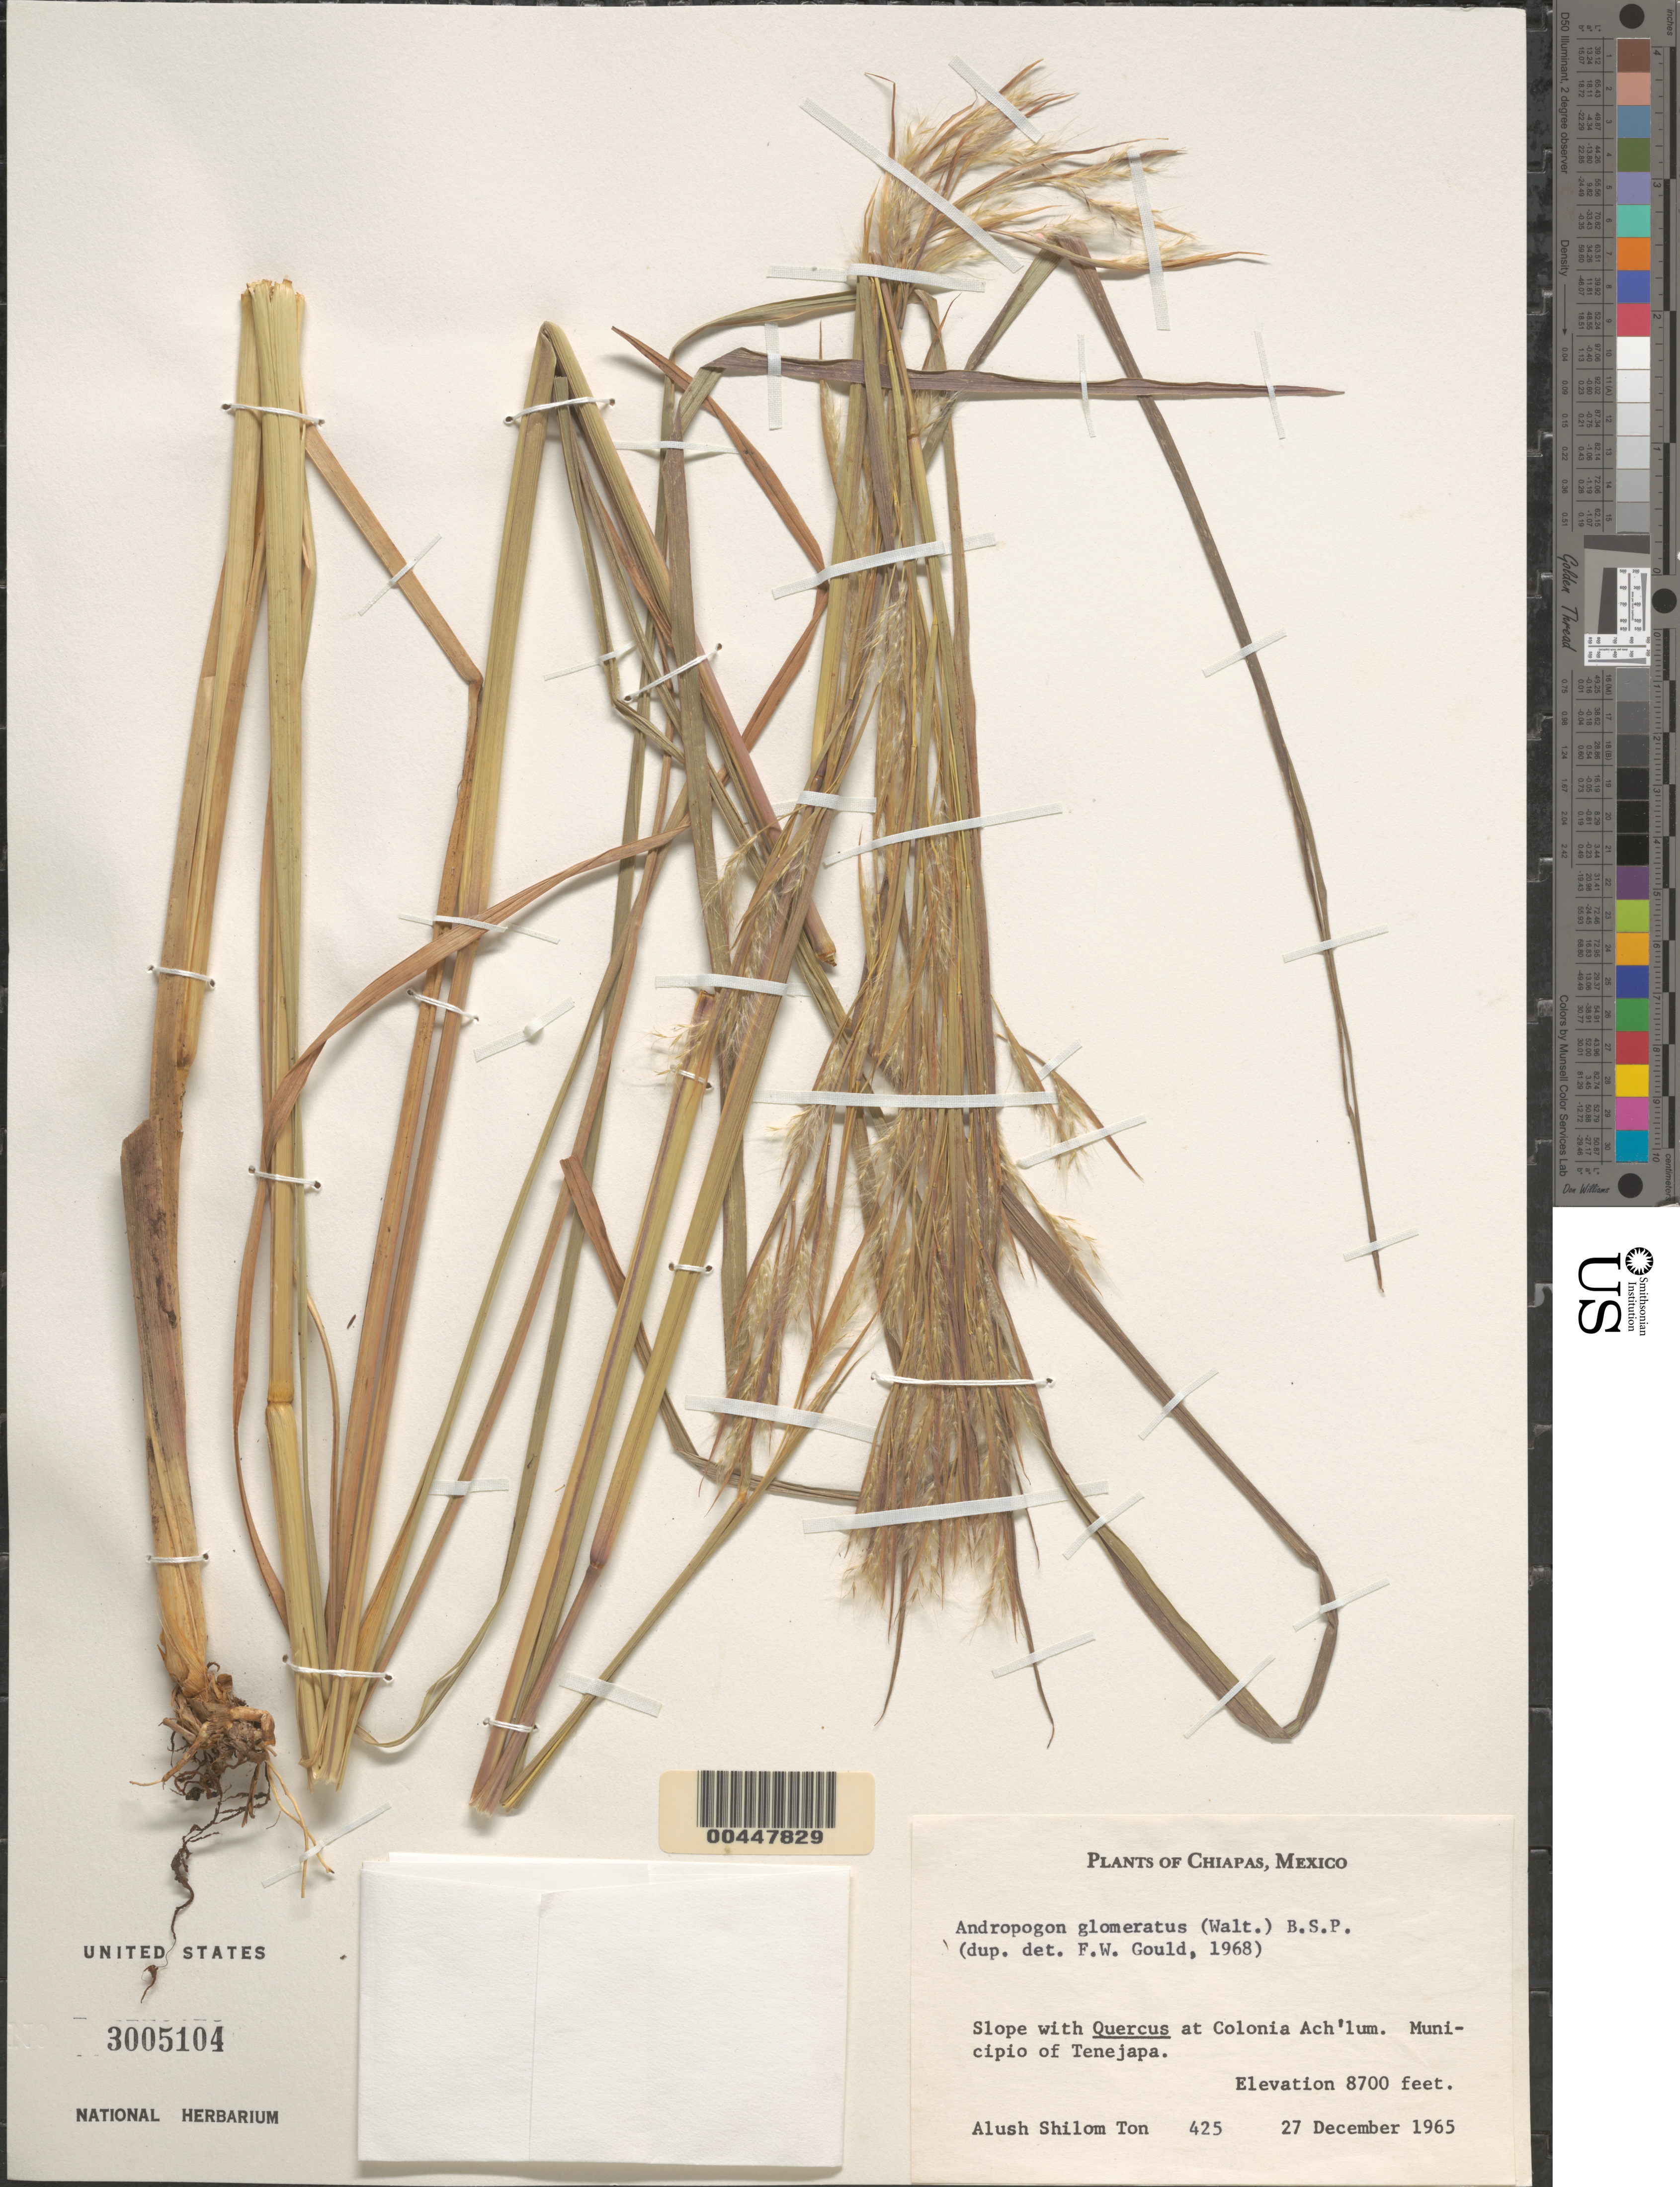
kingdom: Plantae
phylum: Tracheophyta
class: Liliopsida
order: Poales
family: Poaceae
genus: Andropogon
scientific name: Andropogon glomeratus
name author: (Walter) Britton, Stearns & Poggenb.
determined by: Gould, F. W.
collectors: A. S. Ton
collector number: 425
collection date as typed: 27 Dec 1965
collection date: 1965-12-27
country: Mexico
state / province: Chiapas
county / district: Tenejapa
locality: At Colonia Ach'lum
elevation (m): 2652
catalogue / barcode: US 3005104